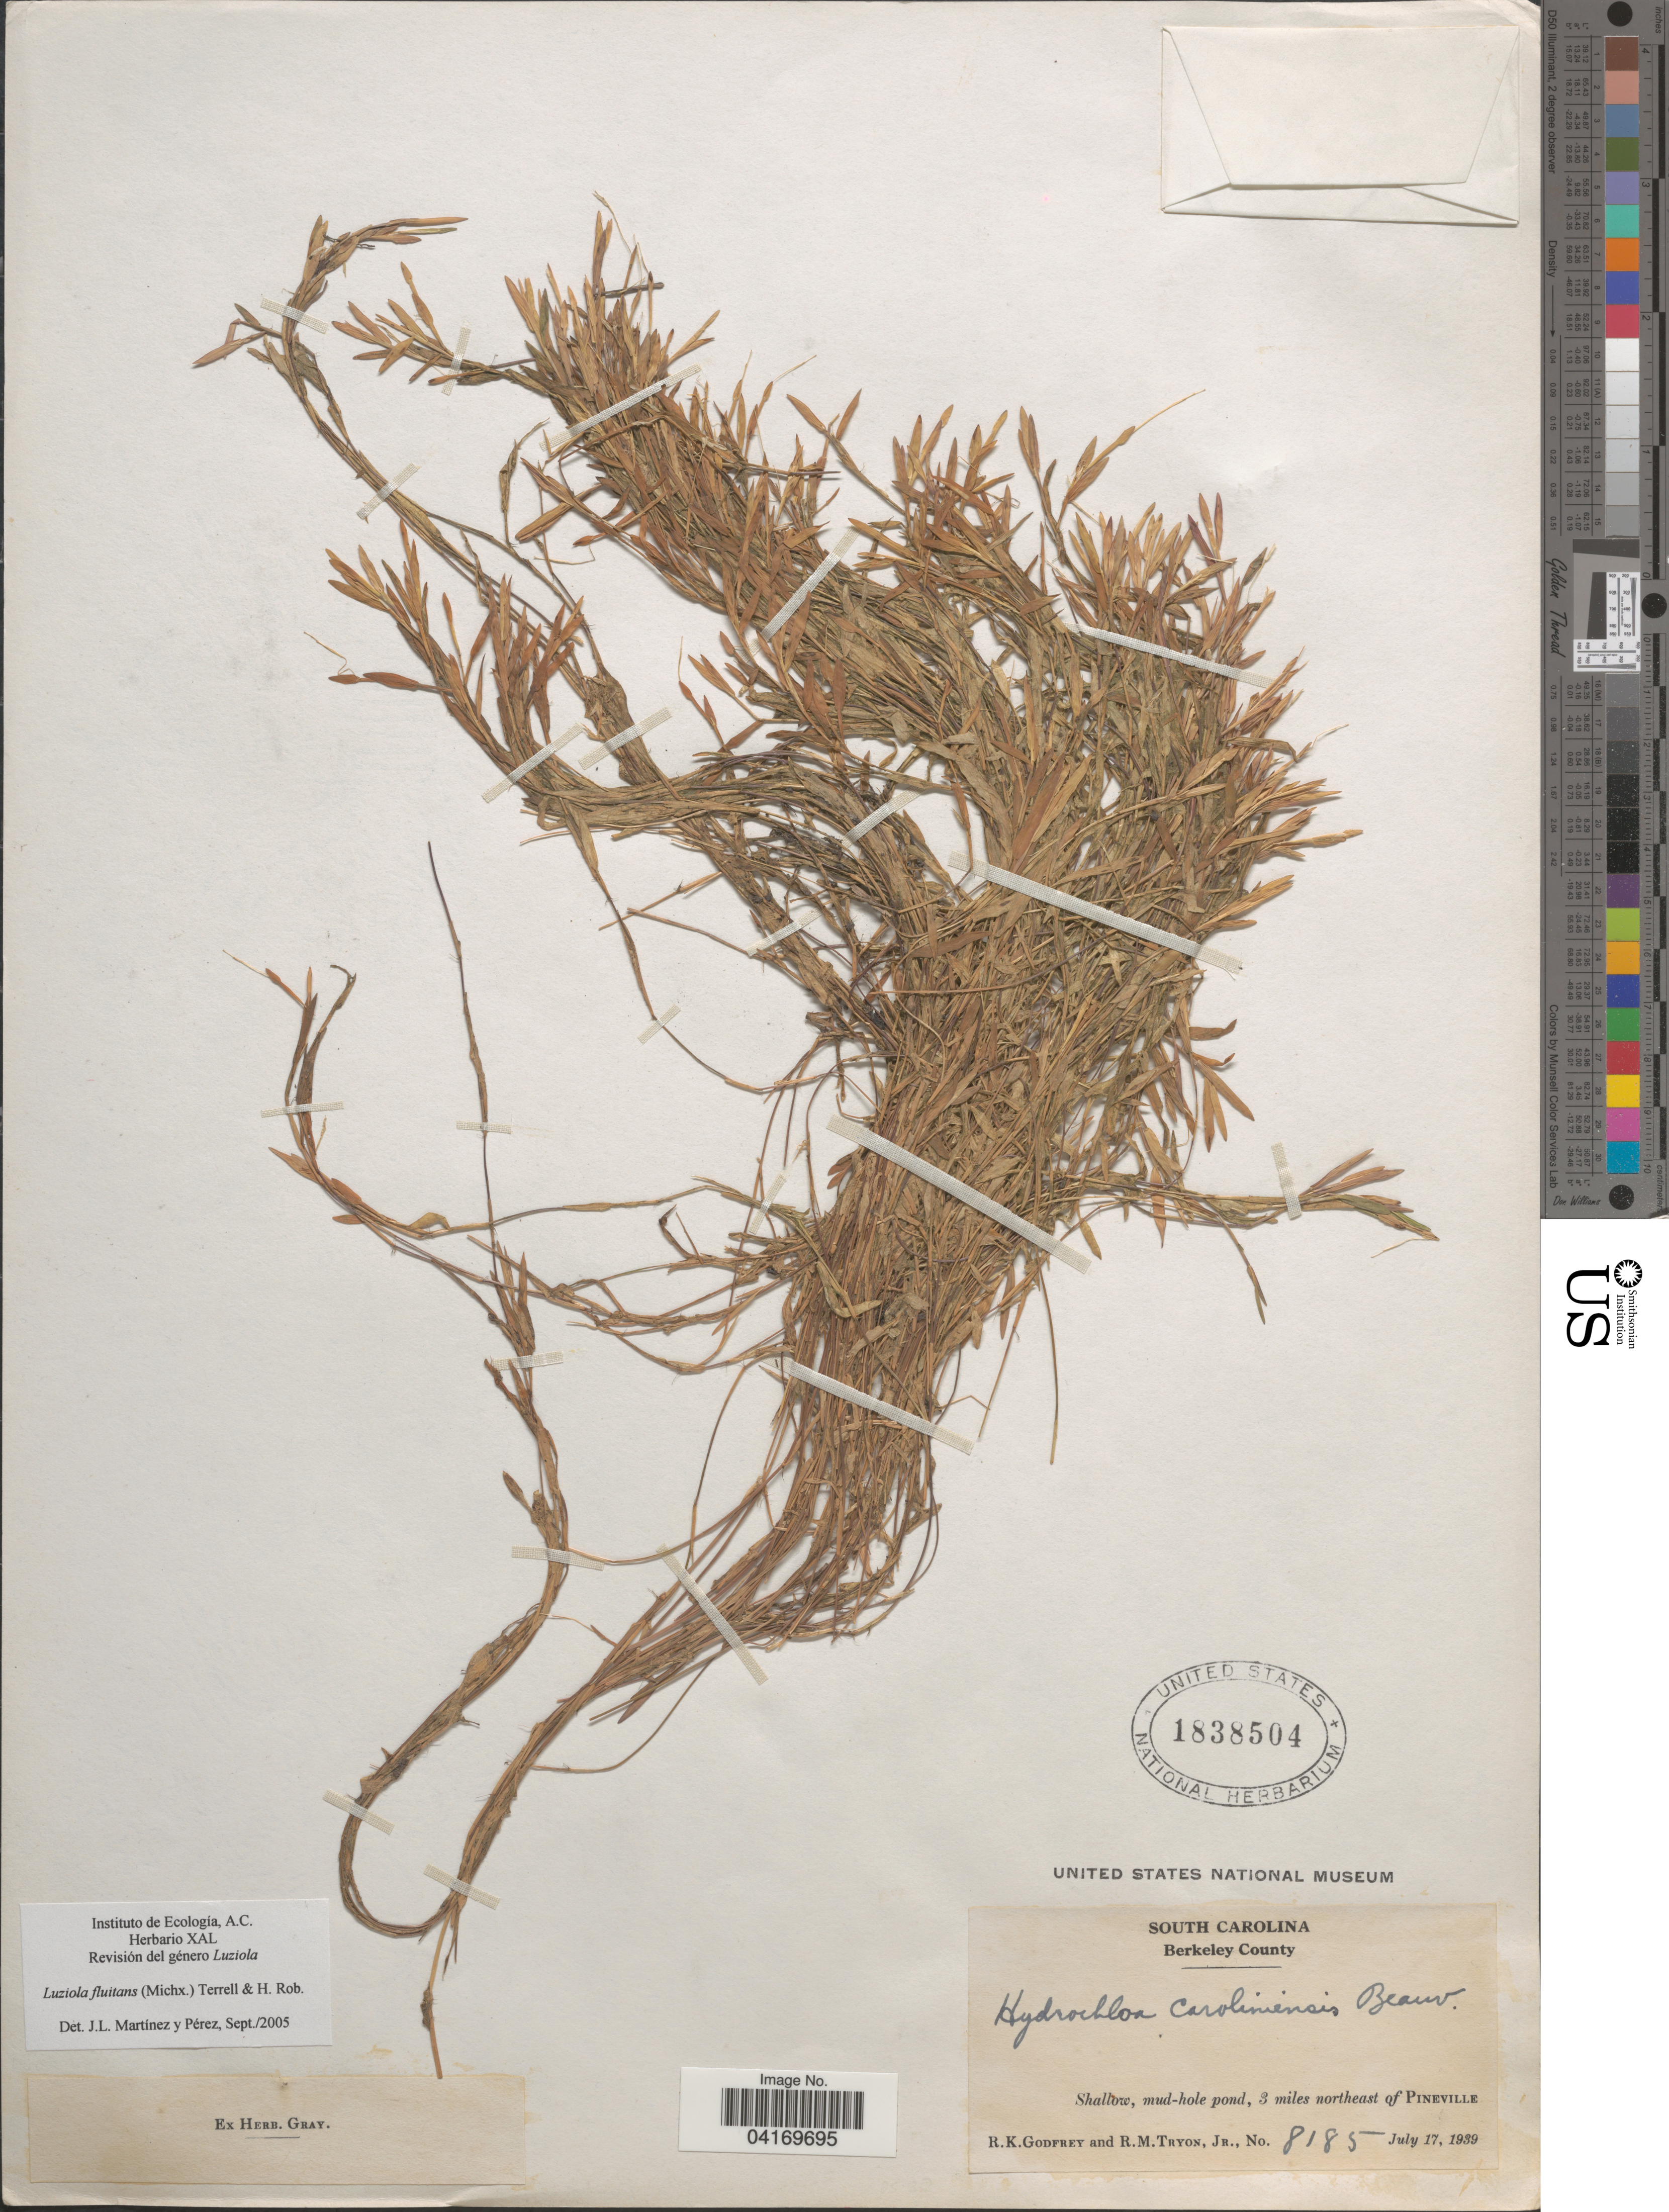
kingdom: Plantae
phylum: Tracheophyta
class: Liliopsida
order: Poales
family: Poaceae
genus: Luziola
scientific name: Luziola fluitans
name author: (Michx.) Terrell & H. Rob.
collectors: R. K. Godfrey & R. Tryon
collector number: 8185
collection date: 1939-07-17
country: United States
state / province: South Carolina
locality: Berkeley County. 3 miles northeast of Pineville.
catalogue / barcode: US 1838504